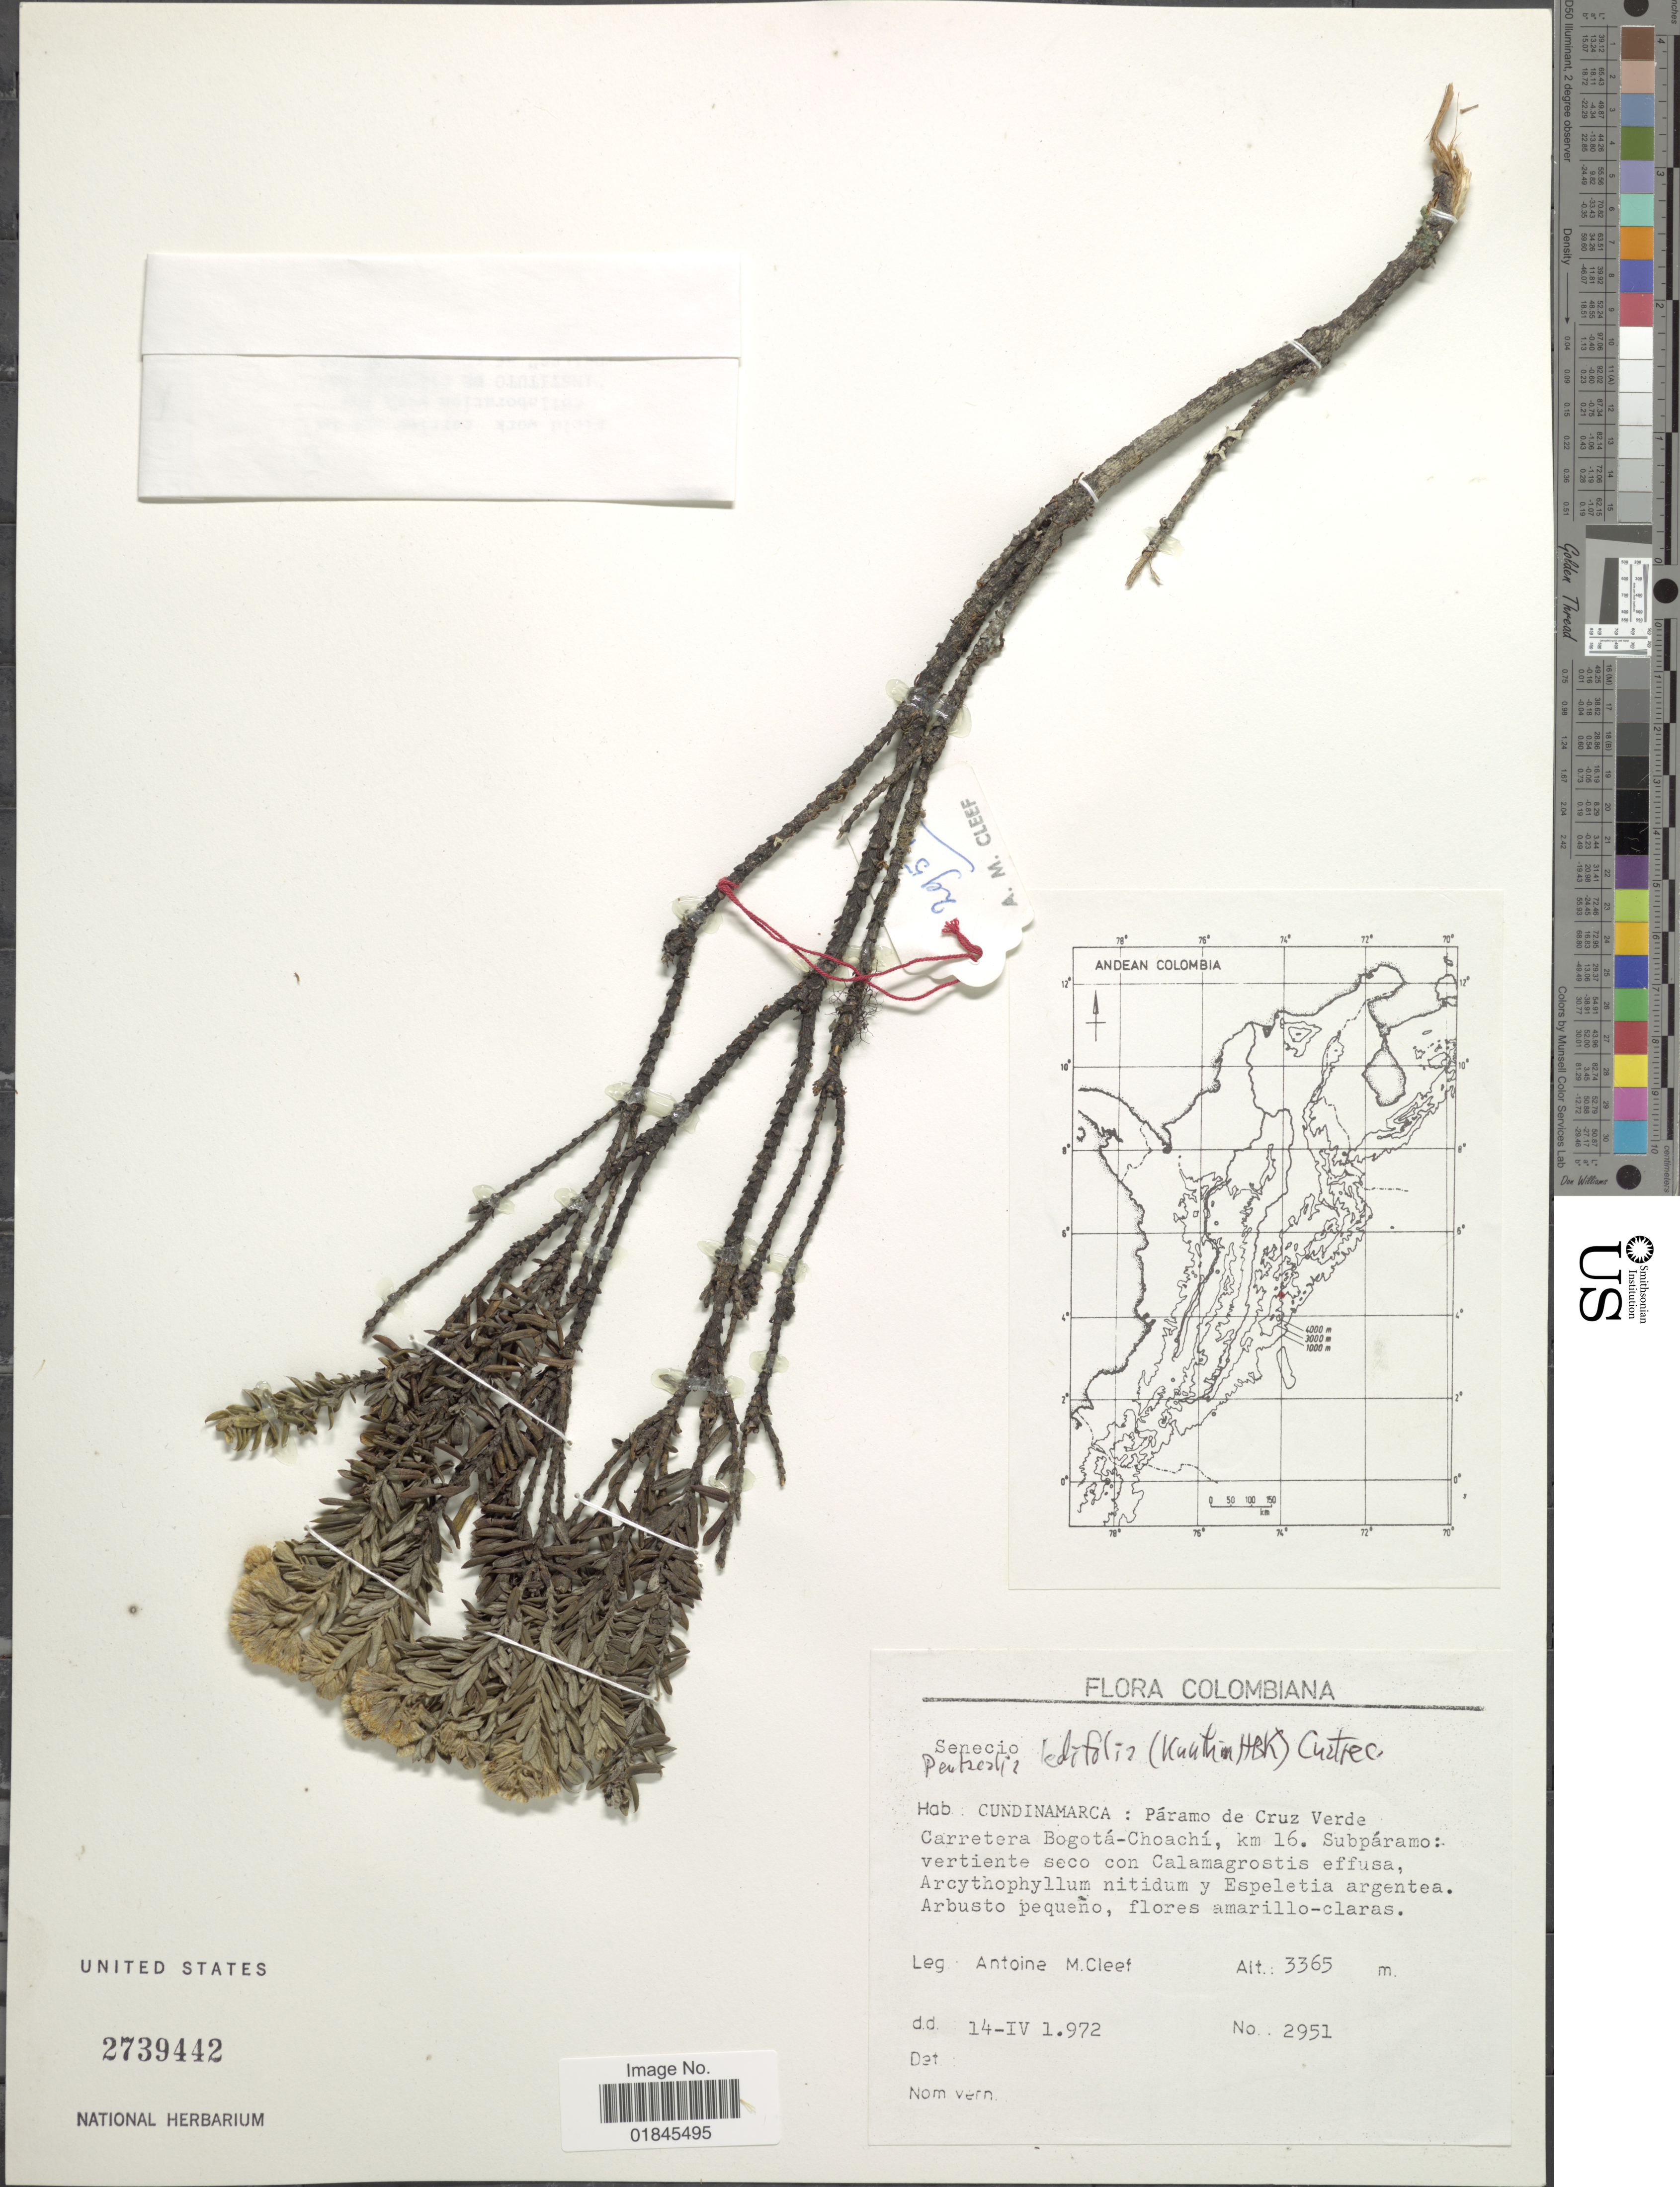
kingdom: Plantae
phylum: Tracheophyta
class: Magnoliopsida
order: Asterales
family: Asteraceae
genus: Pentacalia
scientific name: Pentacalia ledifolia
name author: (Kunth) Cuatrec.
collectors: A. M. Cleef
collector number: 2951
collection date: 1972-04-14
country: Colombia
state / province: Cundinamarca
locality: Cundinamarca: Páramo de Cruz Verde. Carretera Bogotá-Choachí, km 16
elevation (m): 3365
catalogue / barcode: US 2739442